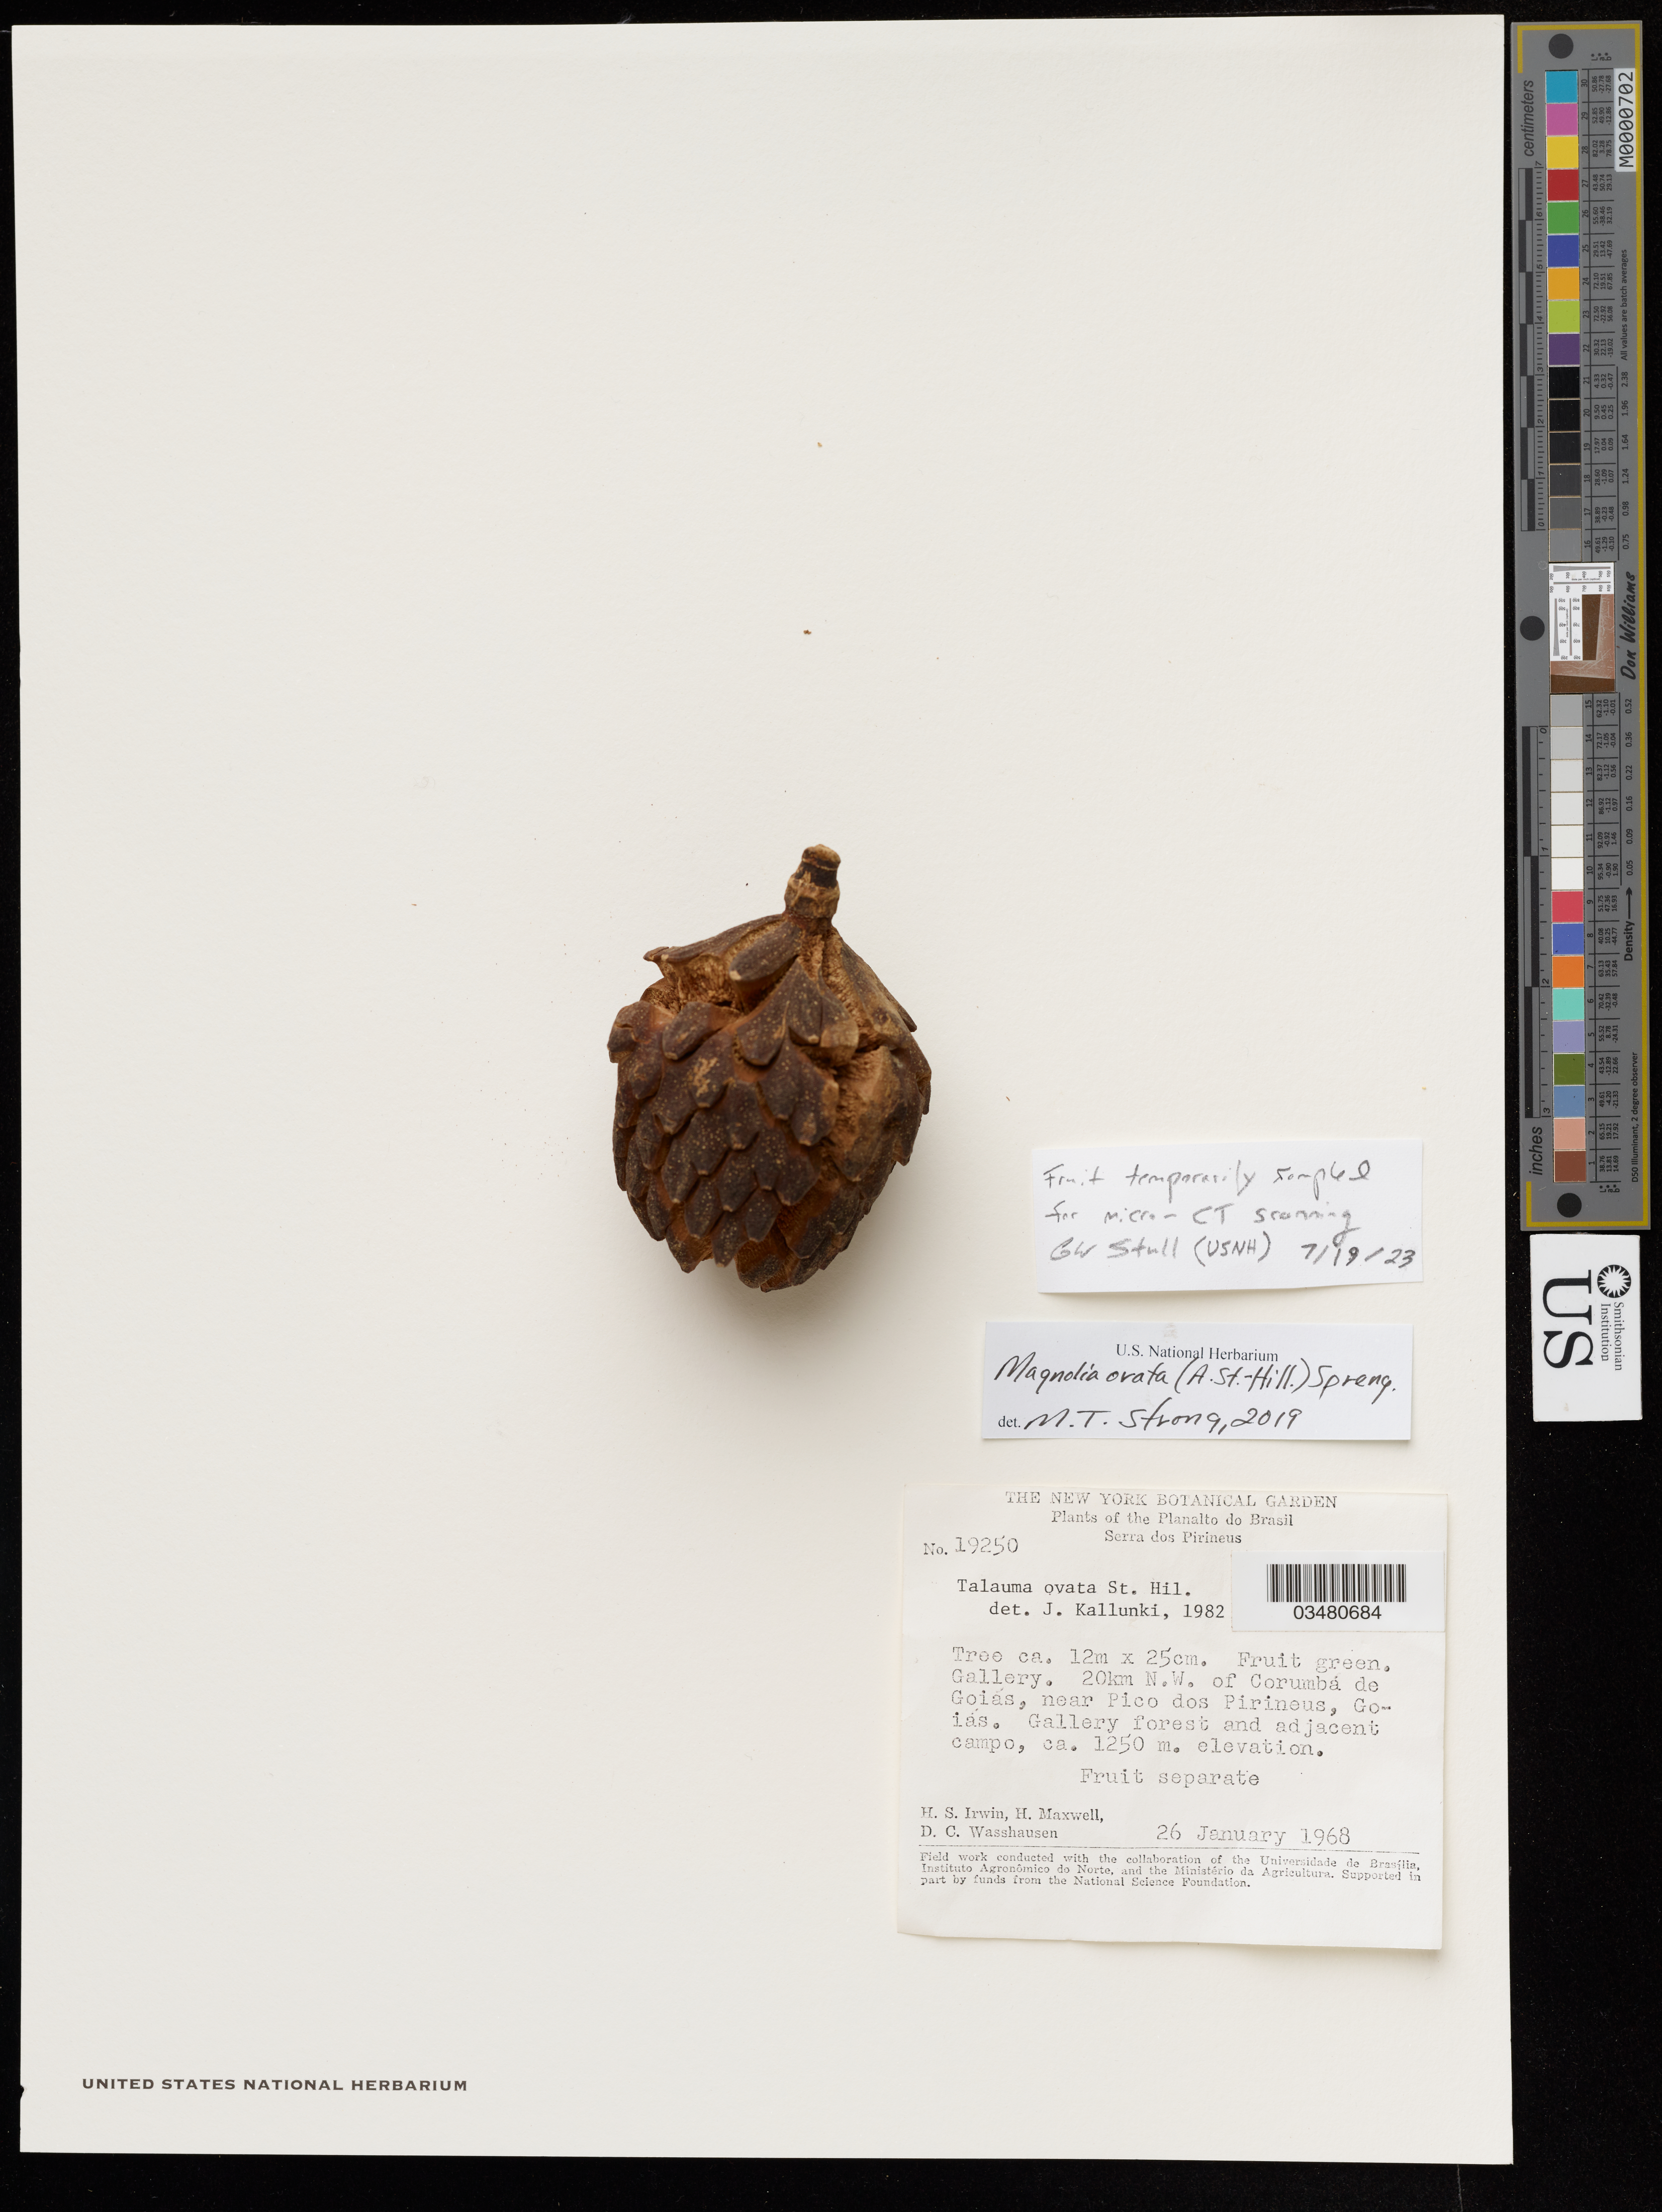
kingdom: Plantae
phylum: Tracheophyta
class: Magnoliopsida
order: Magnoliales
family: Magnoliaceae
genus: Magnolia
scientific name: Magnolia ovata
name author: (A. St.-Hil.) Spreng.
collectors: H. Irwin, H. Maxwell & D. C. Wasshausen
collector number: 19250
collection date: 1968-01-26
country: Brazil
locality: Serra dos Pirineus. 20 km NW of Corumbá de Goiás, near Pico dos Pirineus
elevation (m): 1250